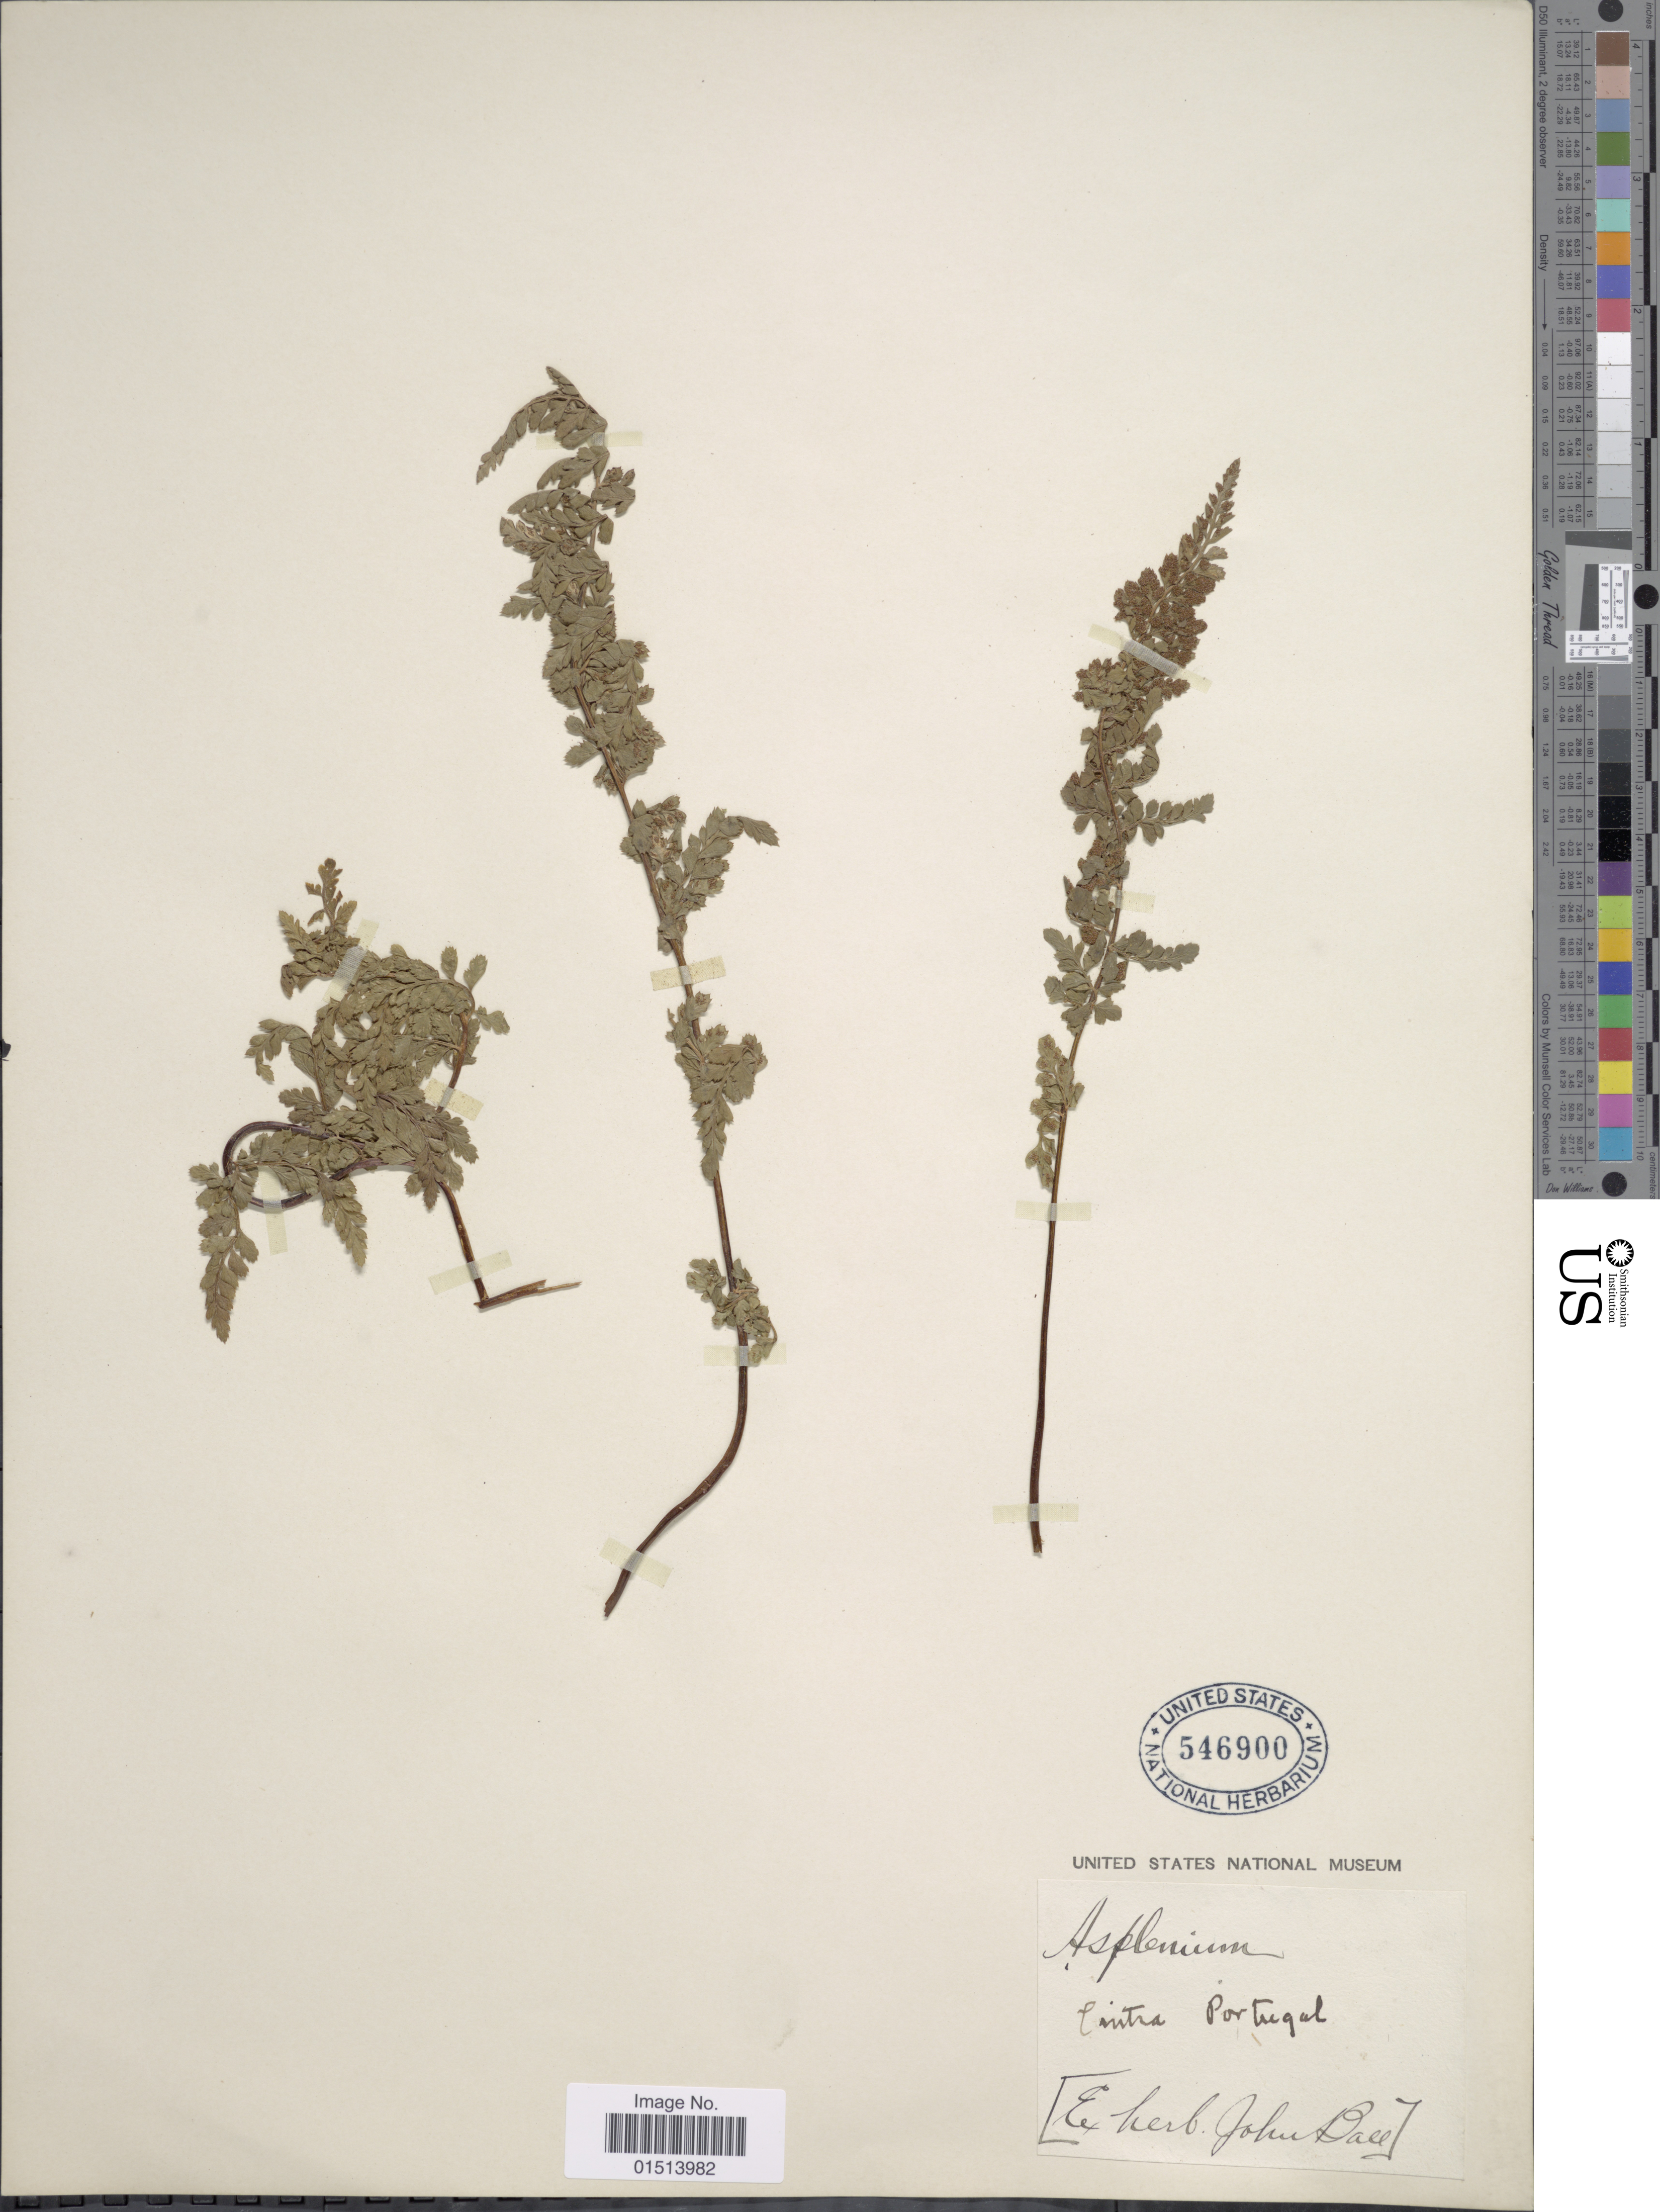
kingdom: Plantae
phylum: Tracheophyta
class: Polypodiopsida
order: Polypodiales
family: Aspleniaceae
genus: Asplenium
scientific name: Asplenium obovatum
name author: Viv.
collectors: ex herb. John Ball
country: Portugal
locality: Sintra, Portugal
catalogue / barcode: US 546900